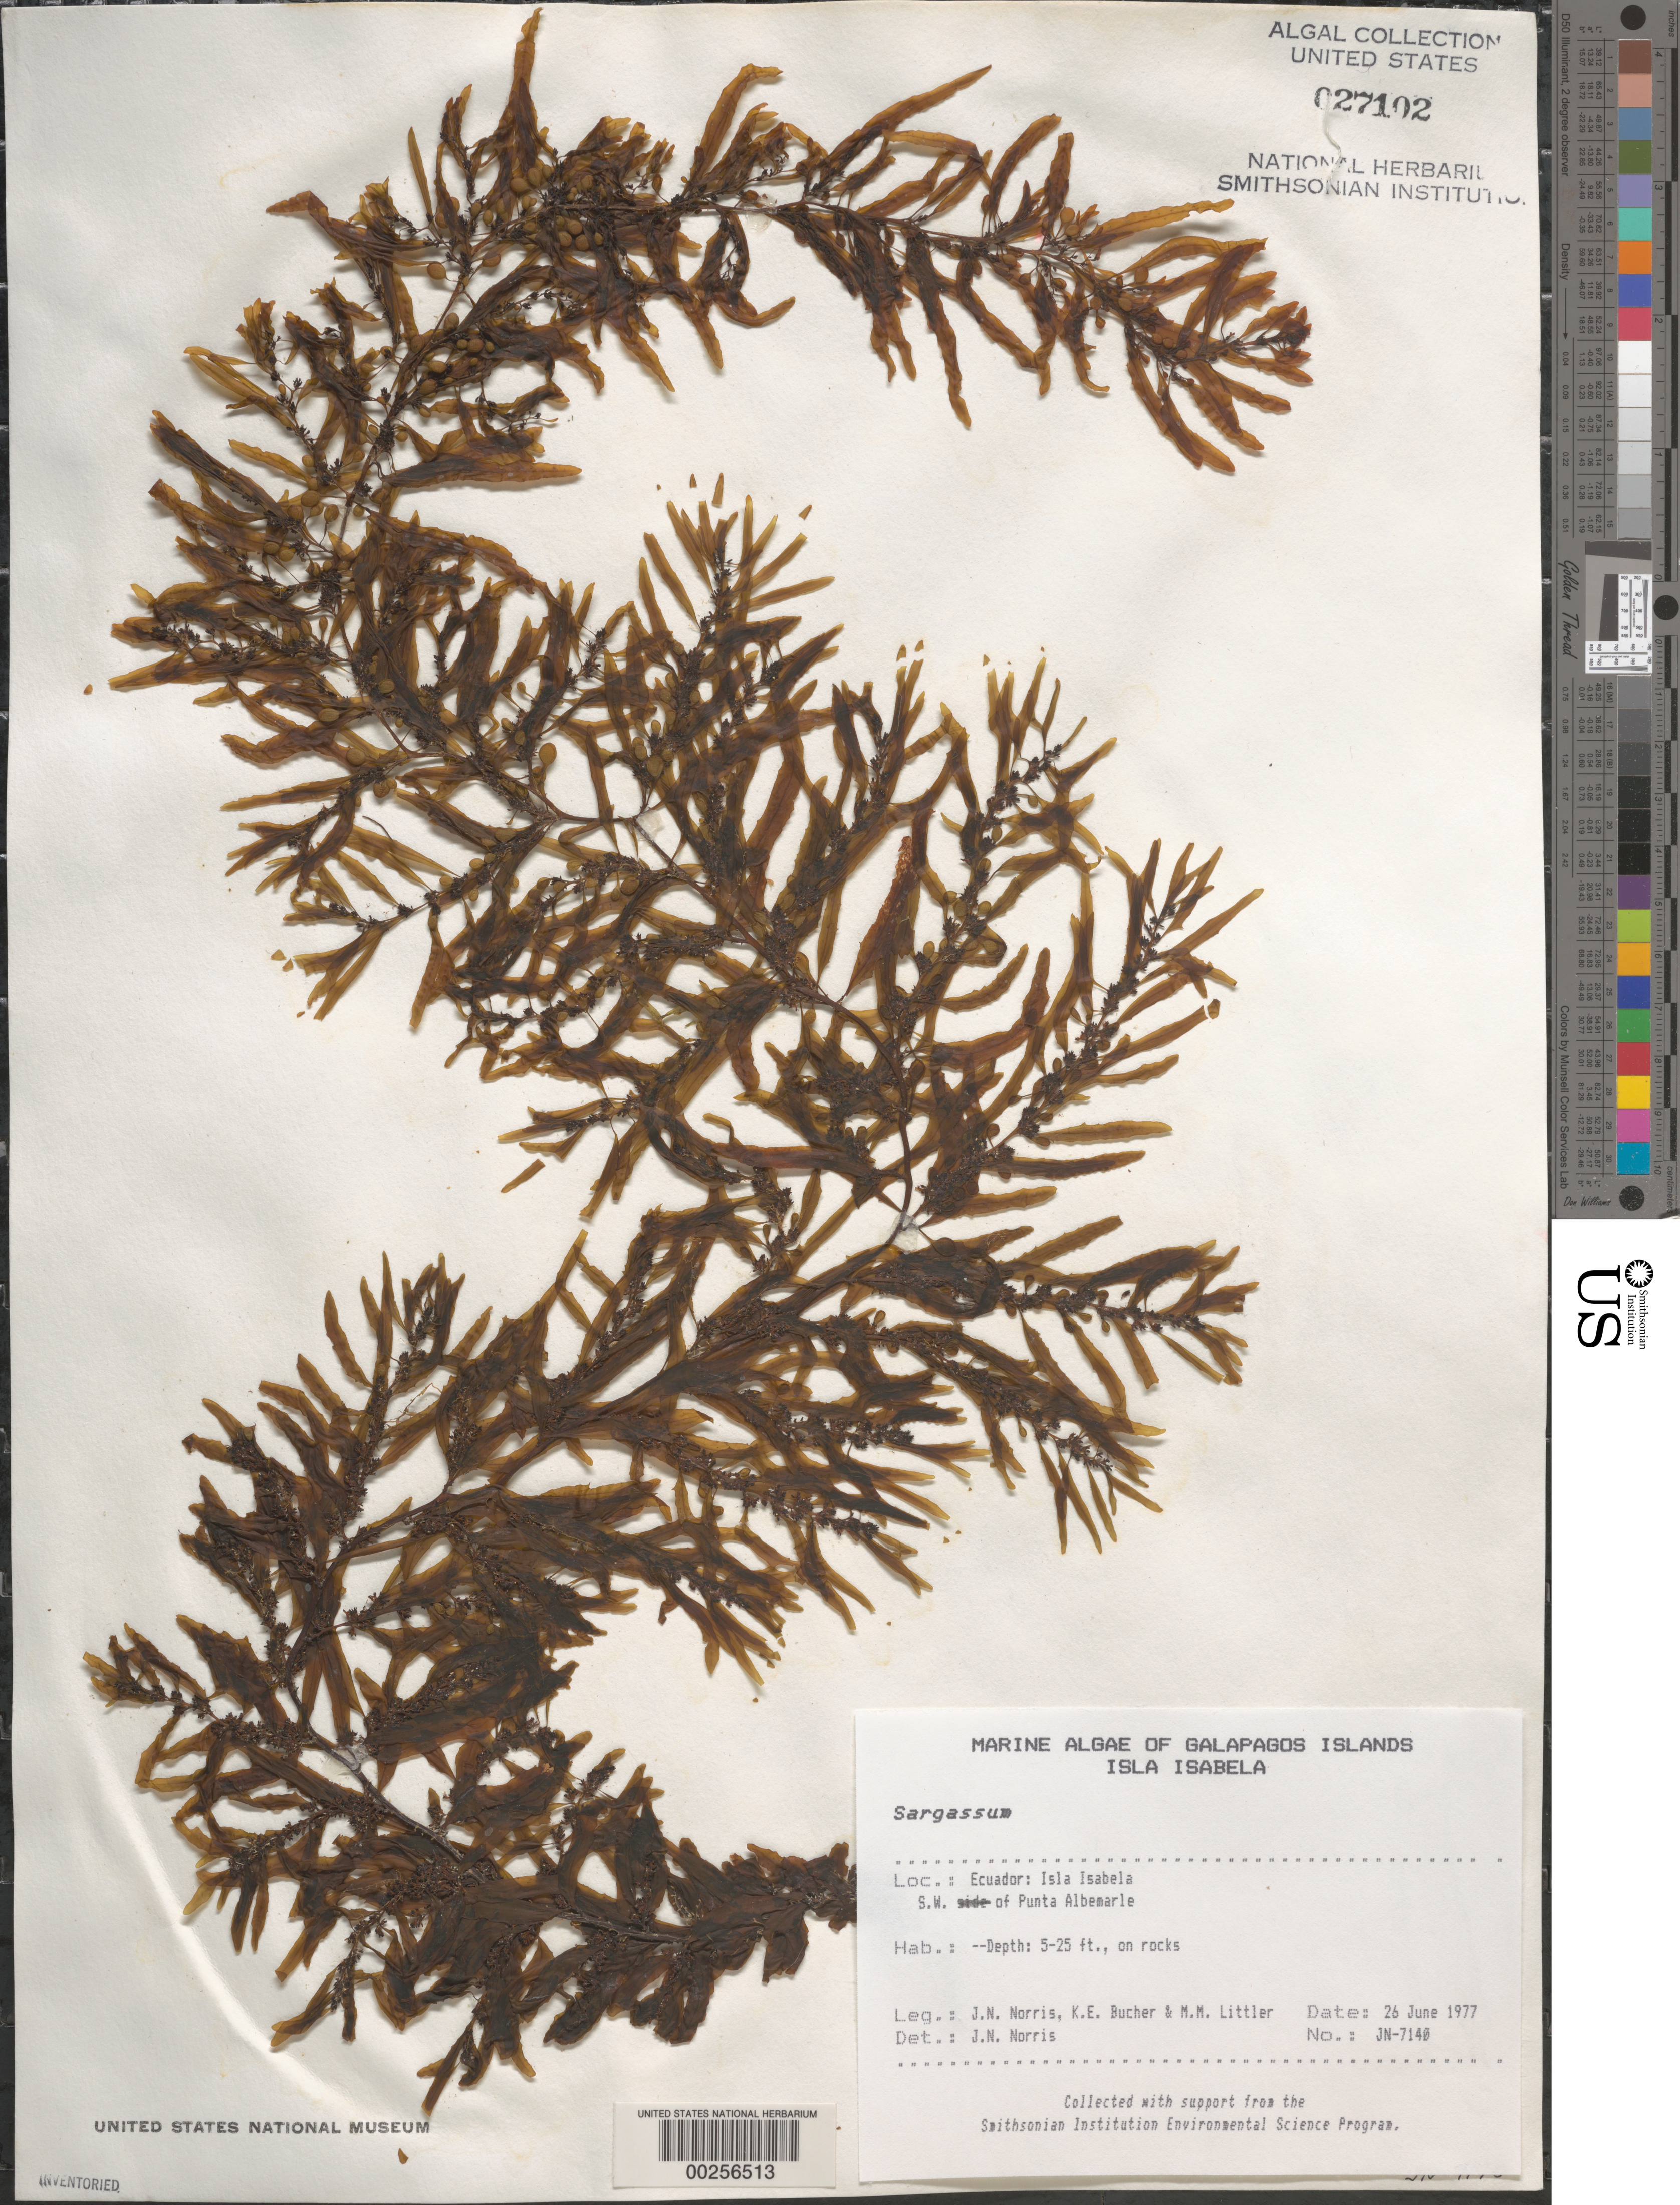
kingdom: Chromista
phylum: Ochrophyta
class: Phaeophyceae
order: Fucales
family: Sargassaceae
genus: Sargassum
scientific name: Sargassum sp.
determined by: Norris, James N.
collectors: J. N. Norris, K. E. Bucher & M. M. Littler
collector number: JN-7140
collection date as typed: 26 Jun 1977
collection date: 1977-06-26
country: Ecuador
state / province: Colón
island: Isabela [Albemarle]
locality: Southwest of Punta Albemarle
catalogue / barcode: US 27102